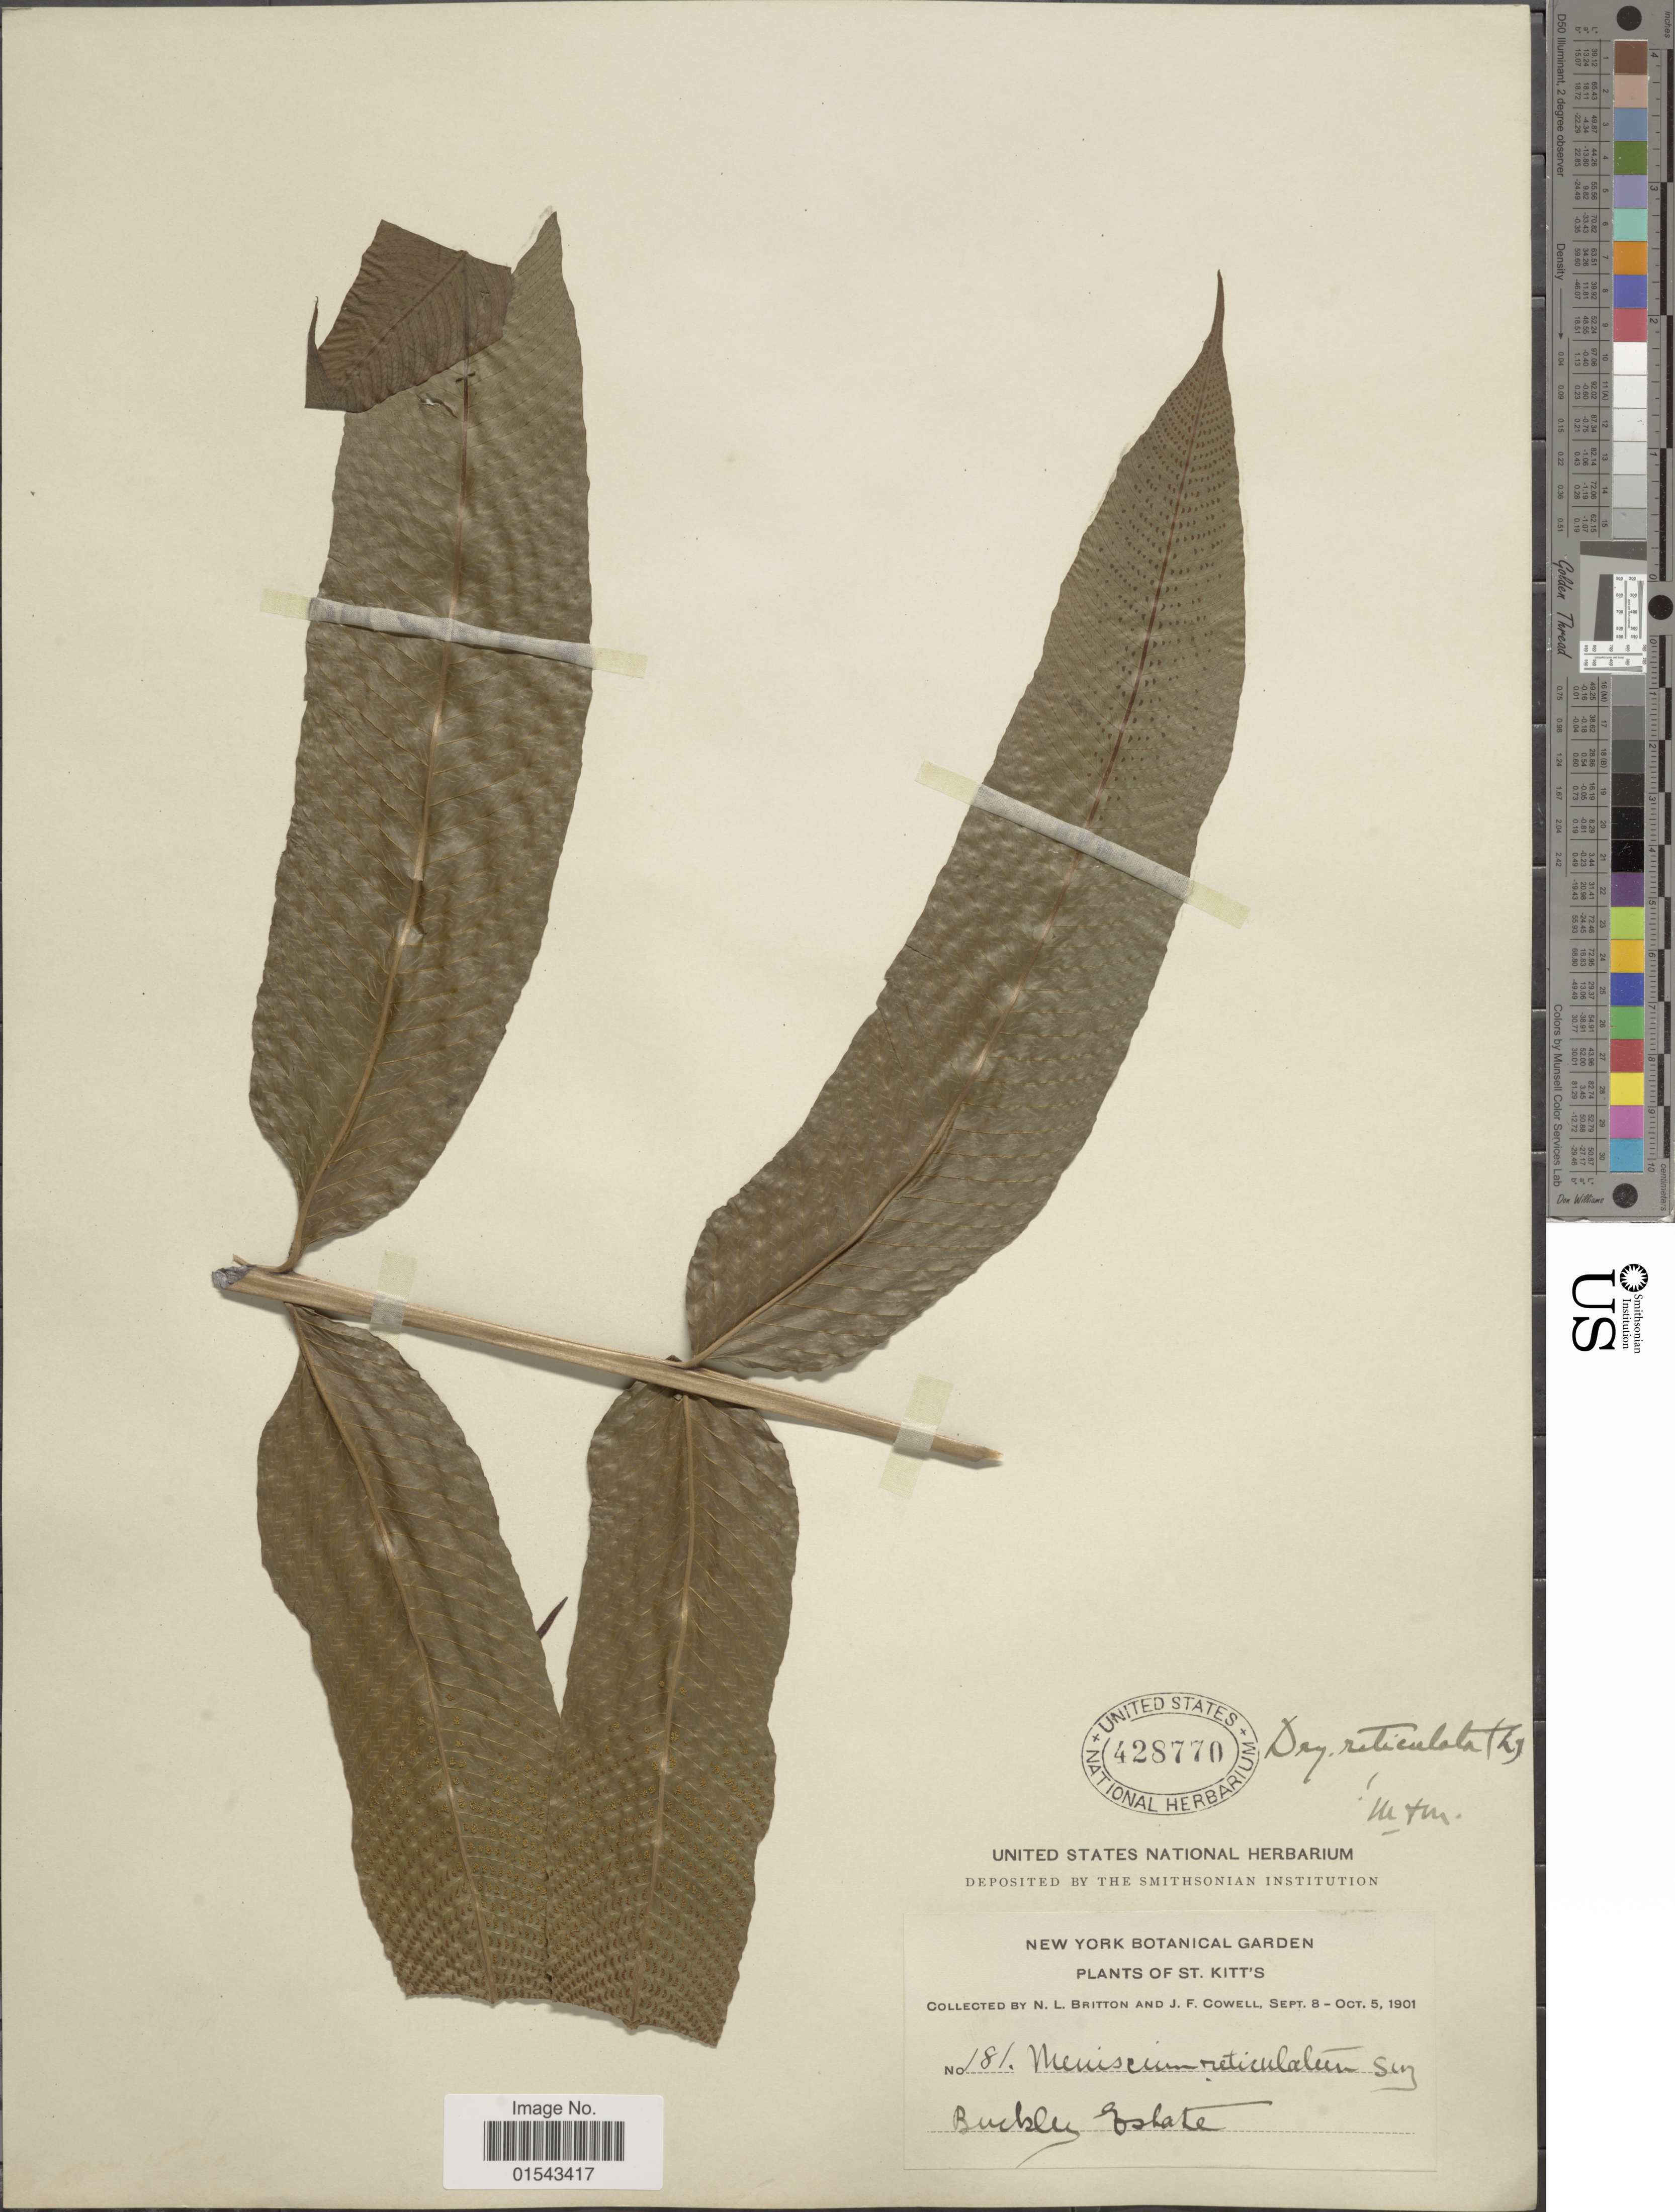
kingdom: Plantae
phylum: Tracheophyta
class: Polypodiopsida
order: Polypodiales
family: Thelypteridaceae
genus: Meniscium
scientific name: Meniscium reticulatum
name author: (L.) Sw.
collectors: N. Britton & J. F. Cowell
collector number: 181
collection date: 1901-09-08/1901-10-05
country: St. Christopher-Nevis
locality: St. Kitt's. Buckley Estate [interpreted]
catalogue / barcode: US 428770